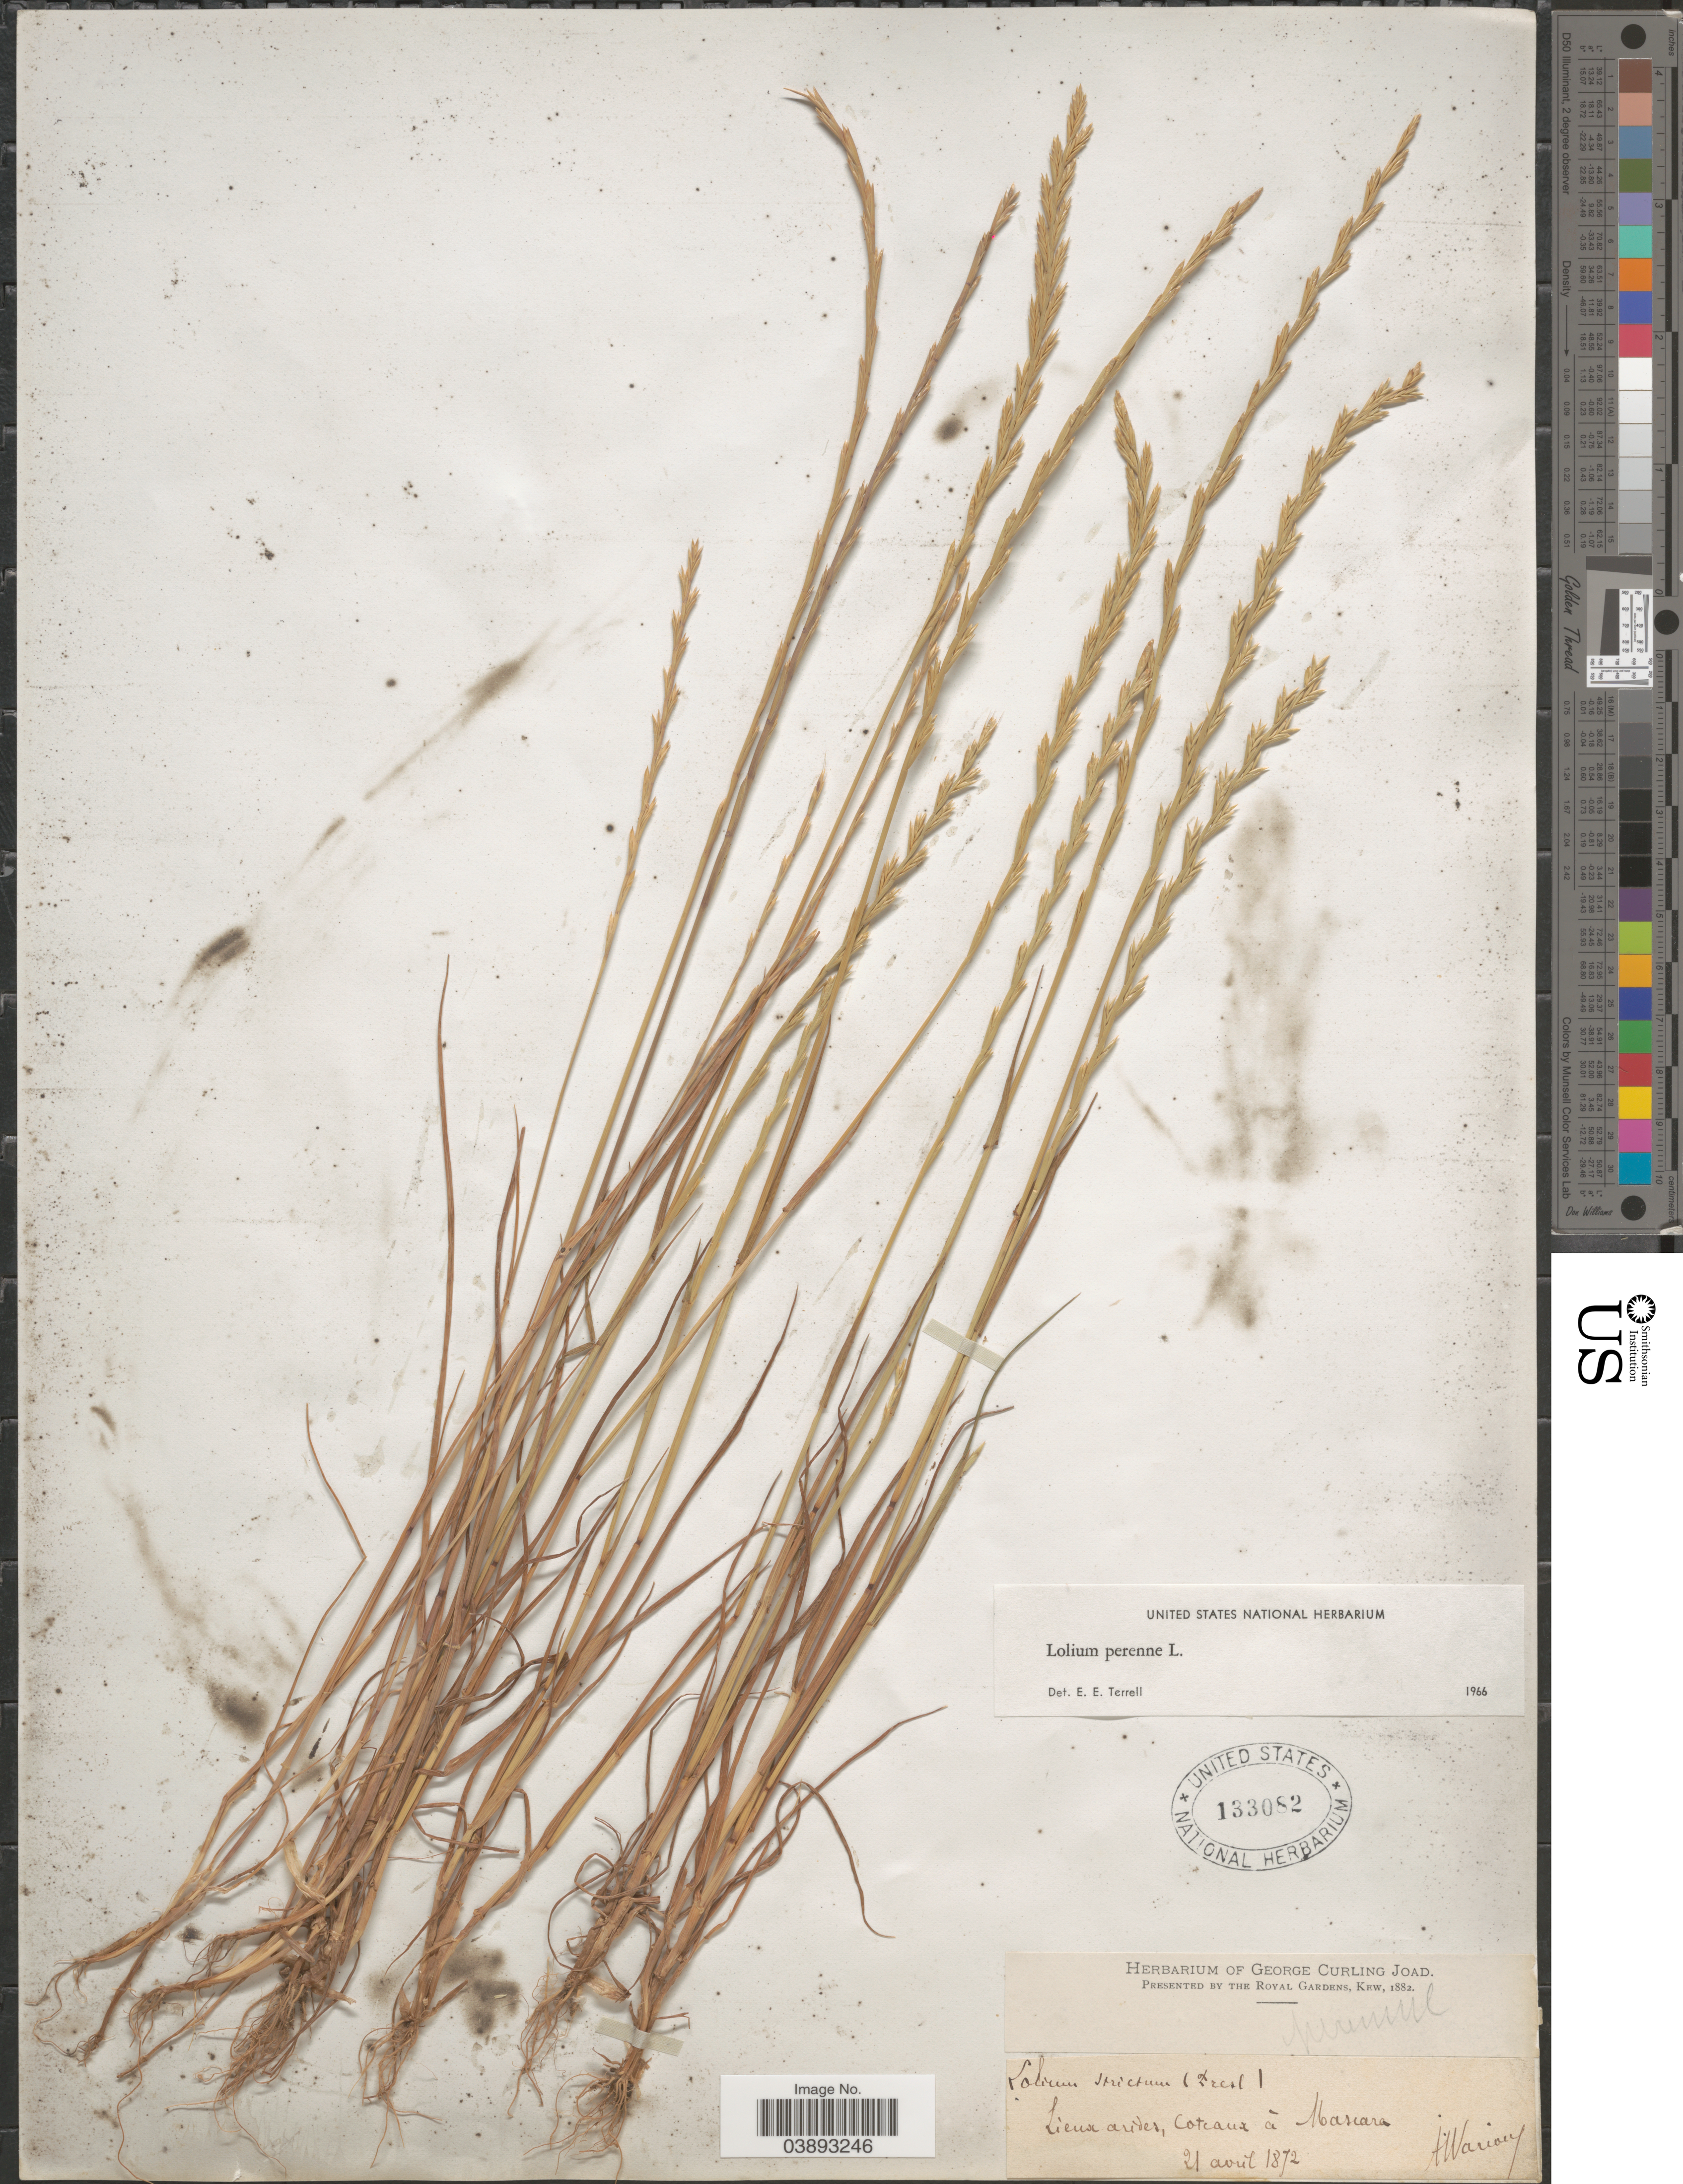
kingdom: Plantae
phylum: Tracheophyta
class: Liliopsida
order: Poales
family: Poaceae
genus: Lolium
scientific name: Lolium perenne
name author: L.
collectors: A. Warion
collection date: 1872-04-21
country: Algeria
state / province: Oran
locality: Lieux arides, Coteaux á Mascara.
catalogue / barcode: US 133082